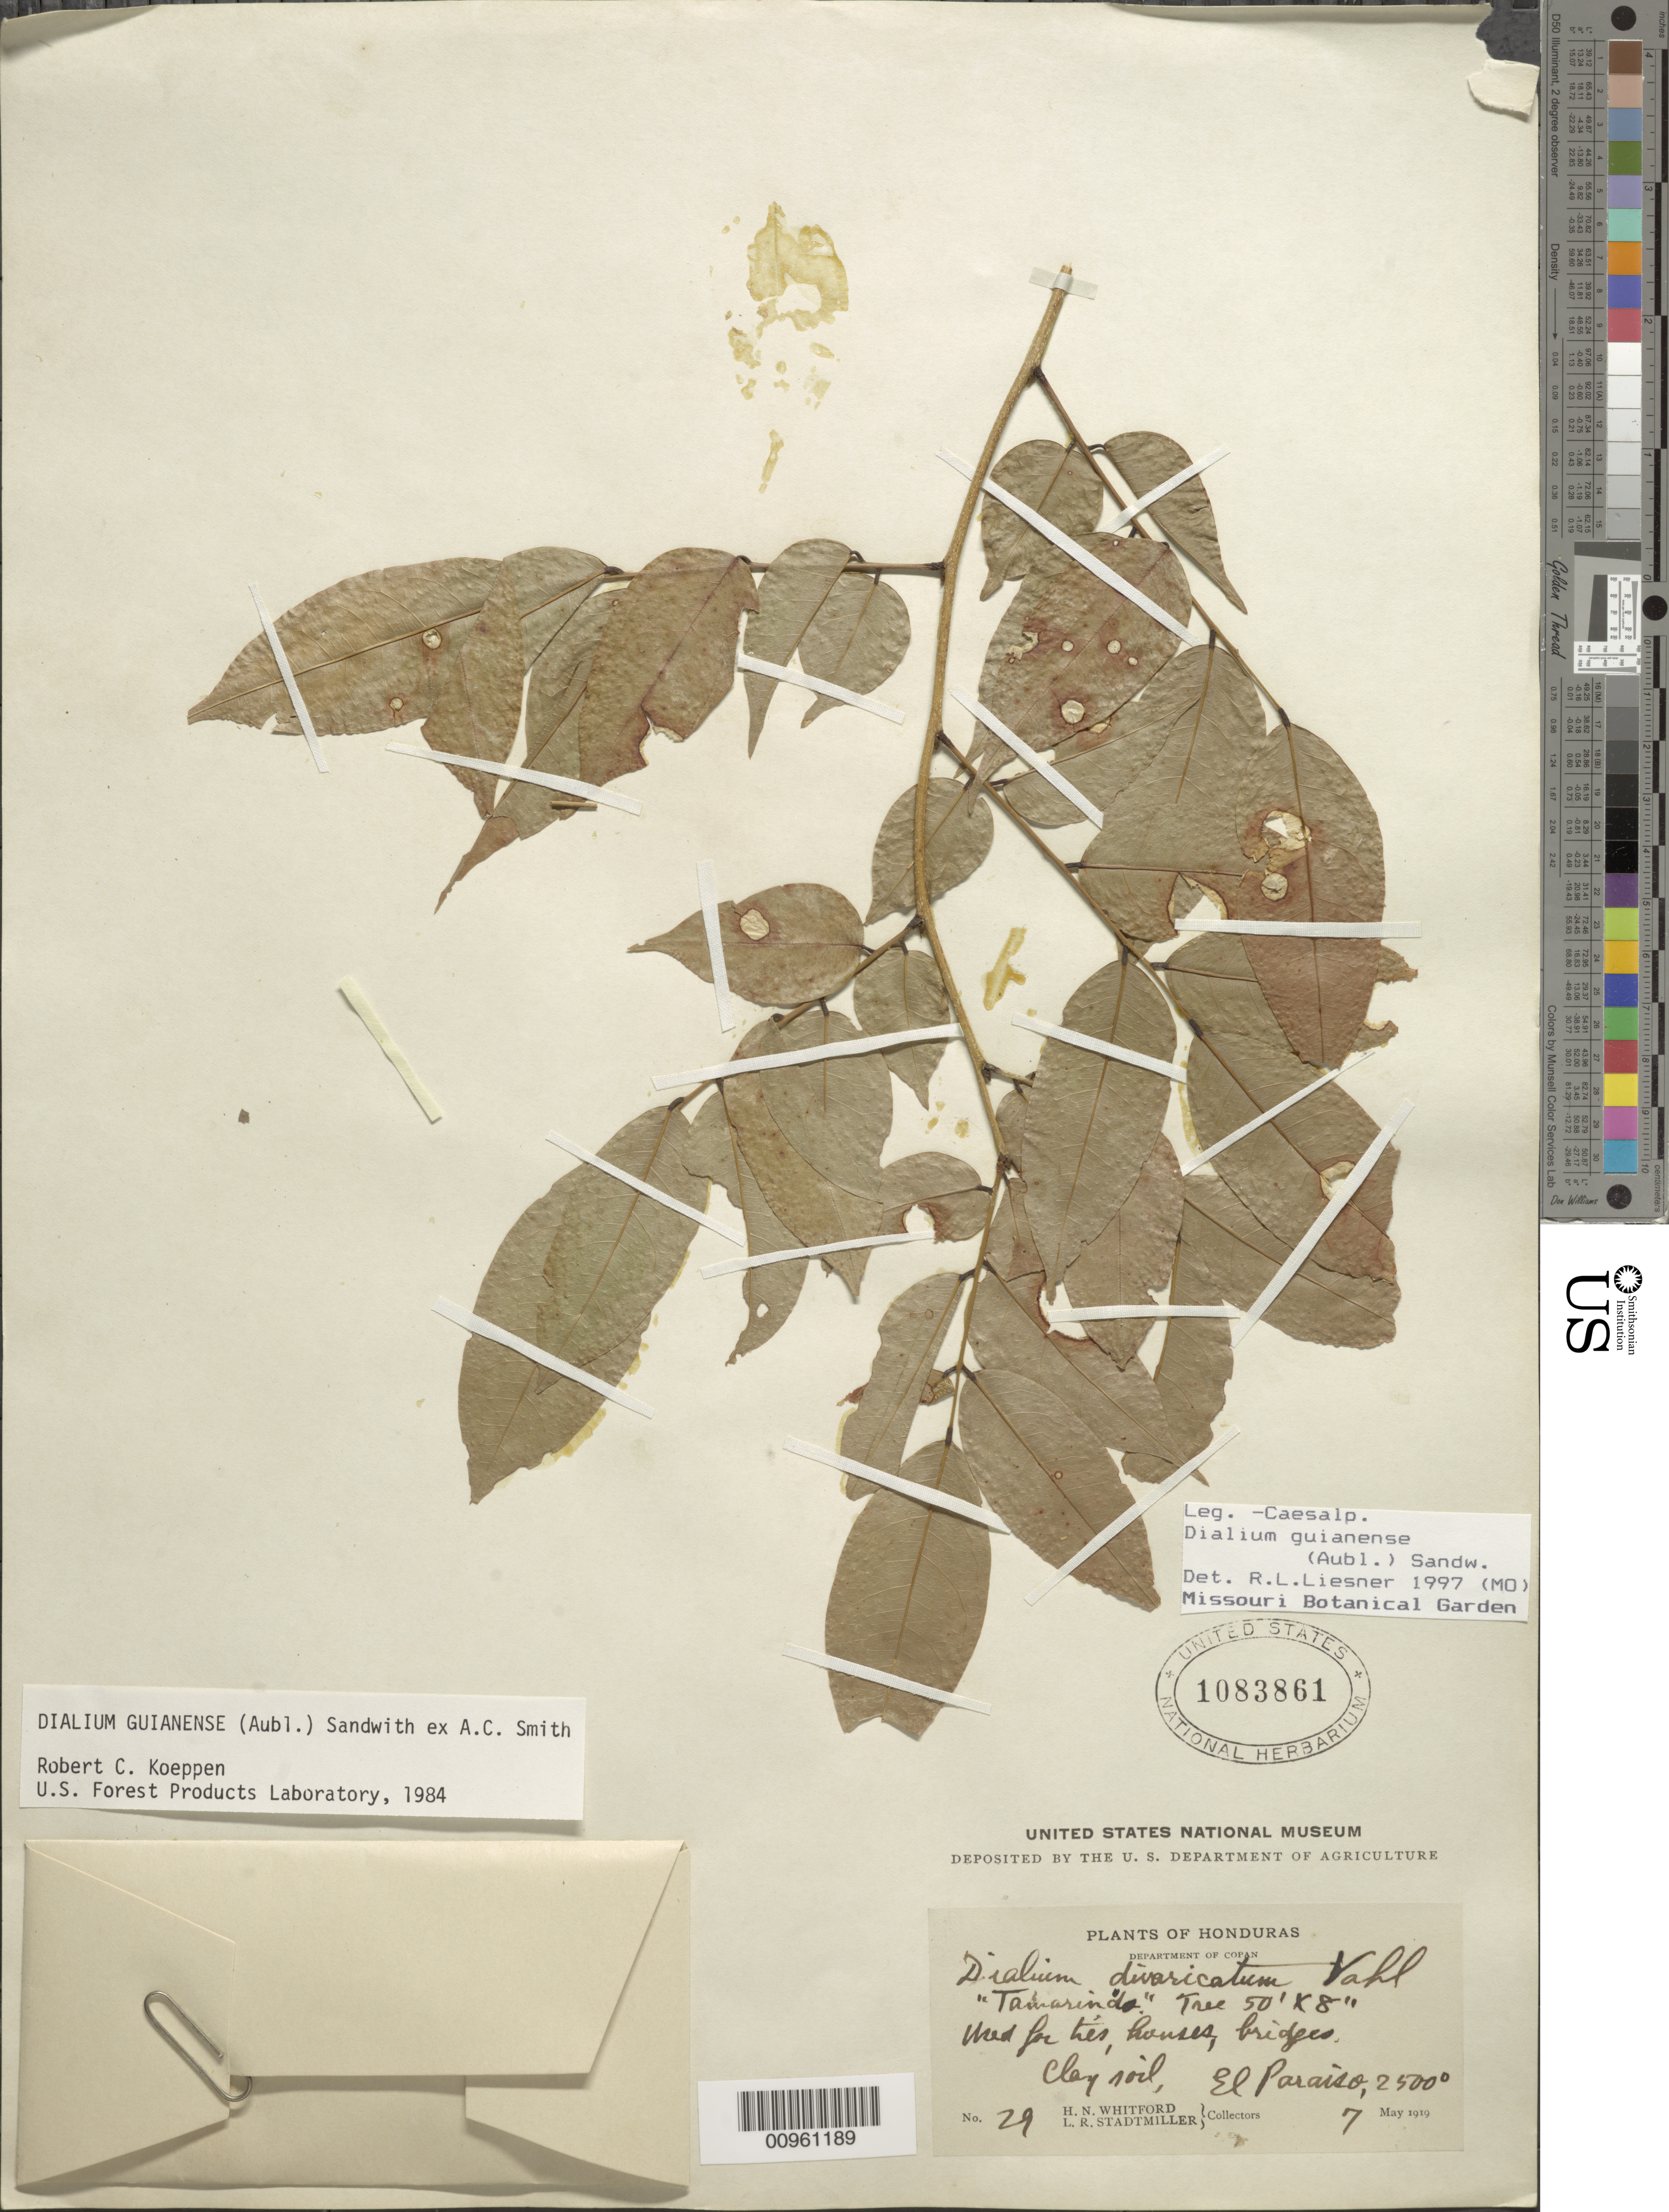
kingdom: Plantae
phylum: Tracheophyta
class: Magnoliopsida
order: Fabales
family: Fabaceae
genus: Dialium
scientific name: Dialium guianense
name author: (Aubl.) Sandwith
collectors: H. N. Whitford & L. Stadtmiller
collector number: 29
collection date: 1919-05-07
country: Honduras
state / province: Copán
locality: El Paraiso, 2500 degrees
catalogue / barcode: US 1083861